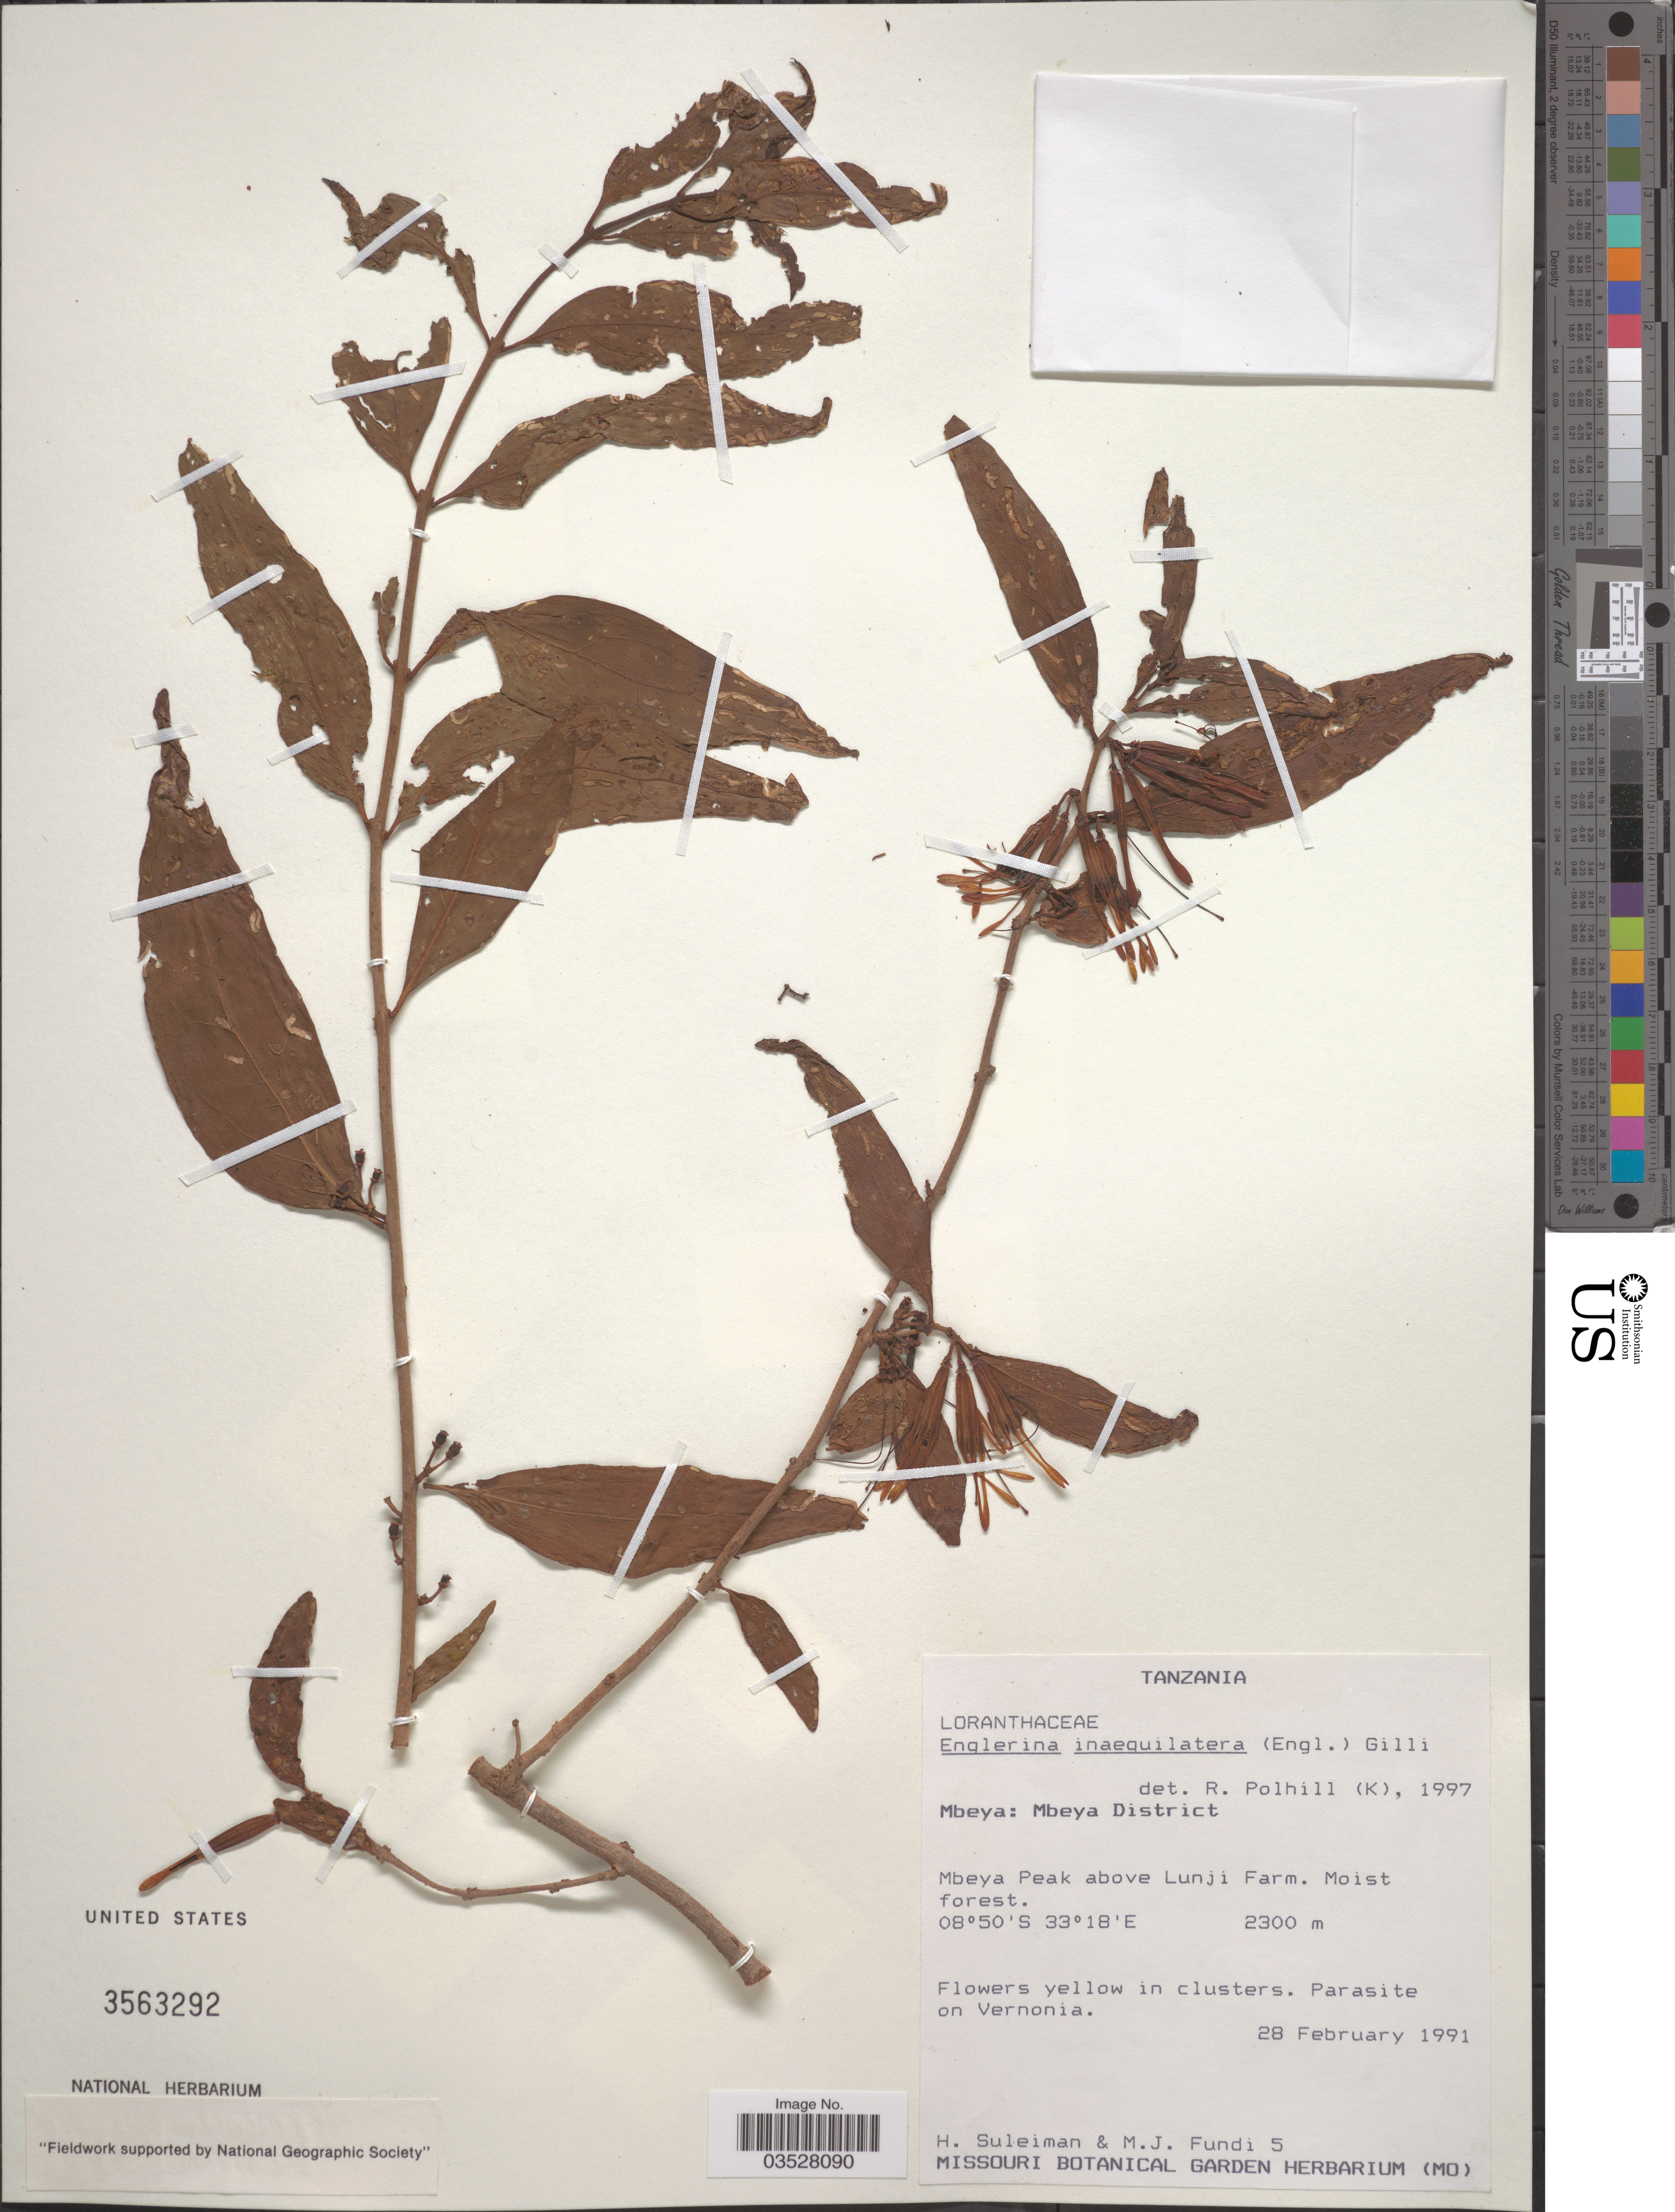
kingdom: Plantae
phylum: Tracheophyta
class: Magnoliopsida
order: Santalales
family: Loranthaceae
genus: Englerina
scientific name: Englerina inaequilatera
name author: (Engl.) Gilli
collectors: H. Suleiman & M. Fundi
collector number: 5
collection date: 1991-02-28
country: Tanzania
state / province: Mbeya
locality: Mbey District. Mbeya Peak above Lunji Farm.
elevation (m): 2300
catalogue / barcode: US 3563292